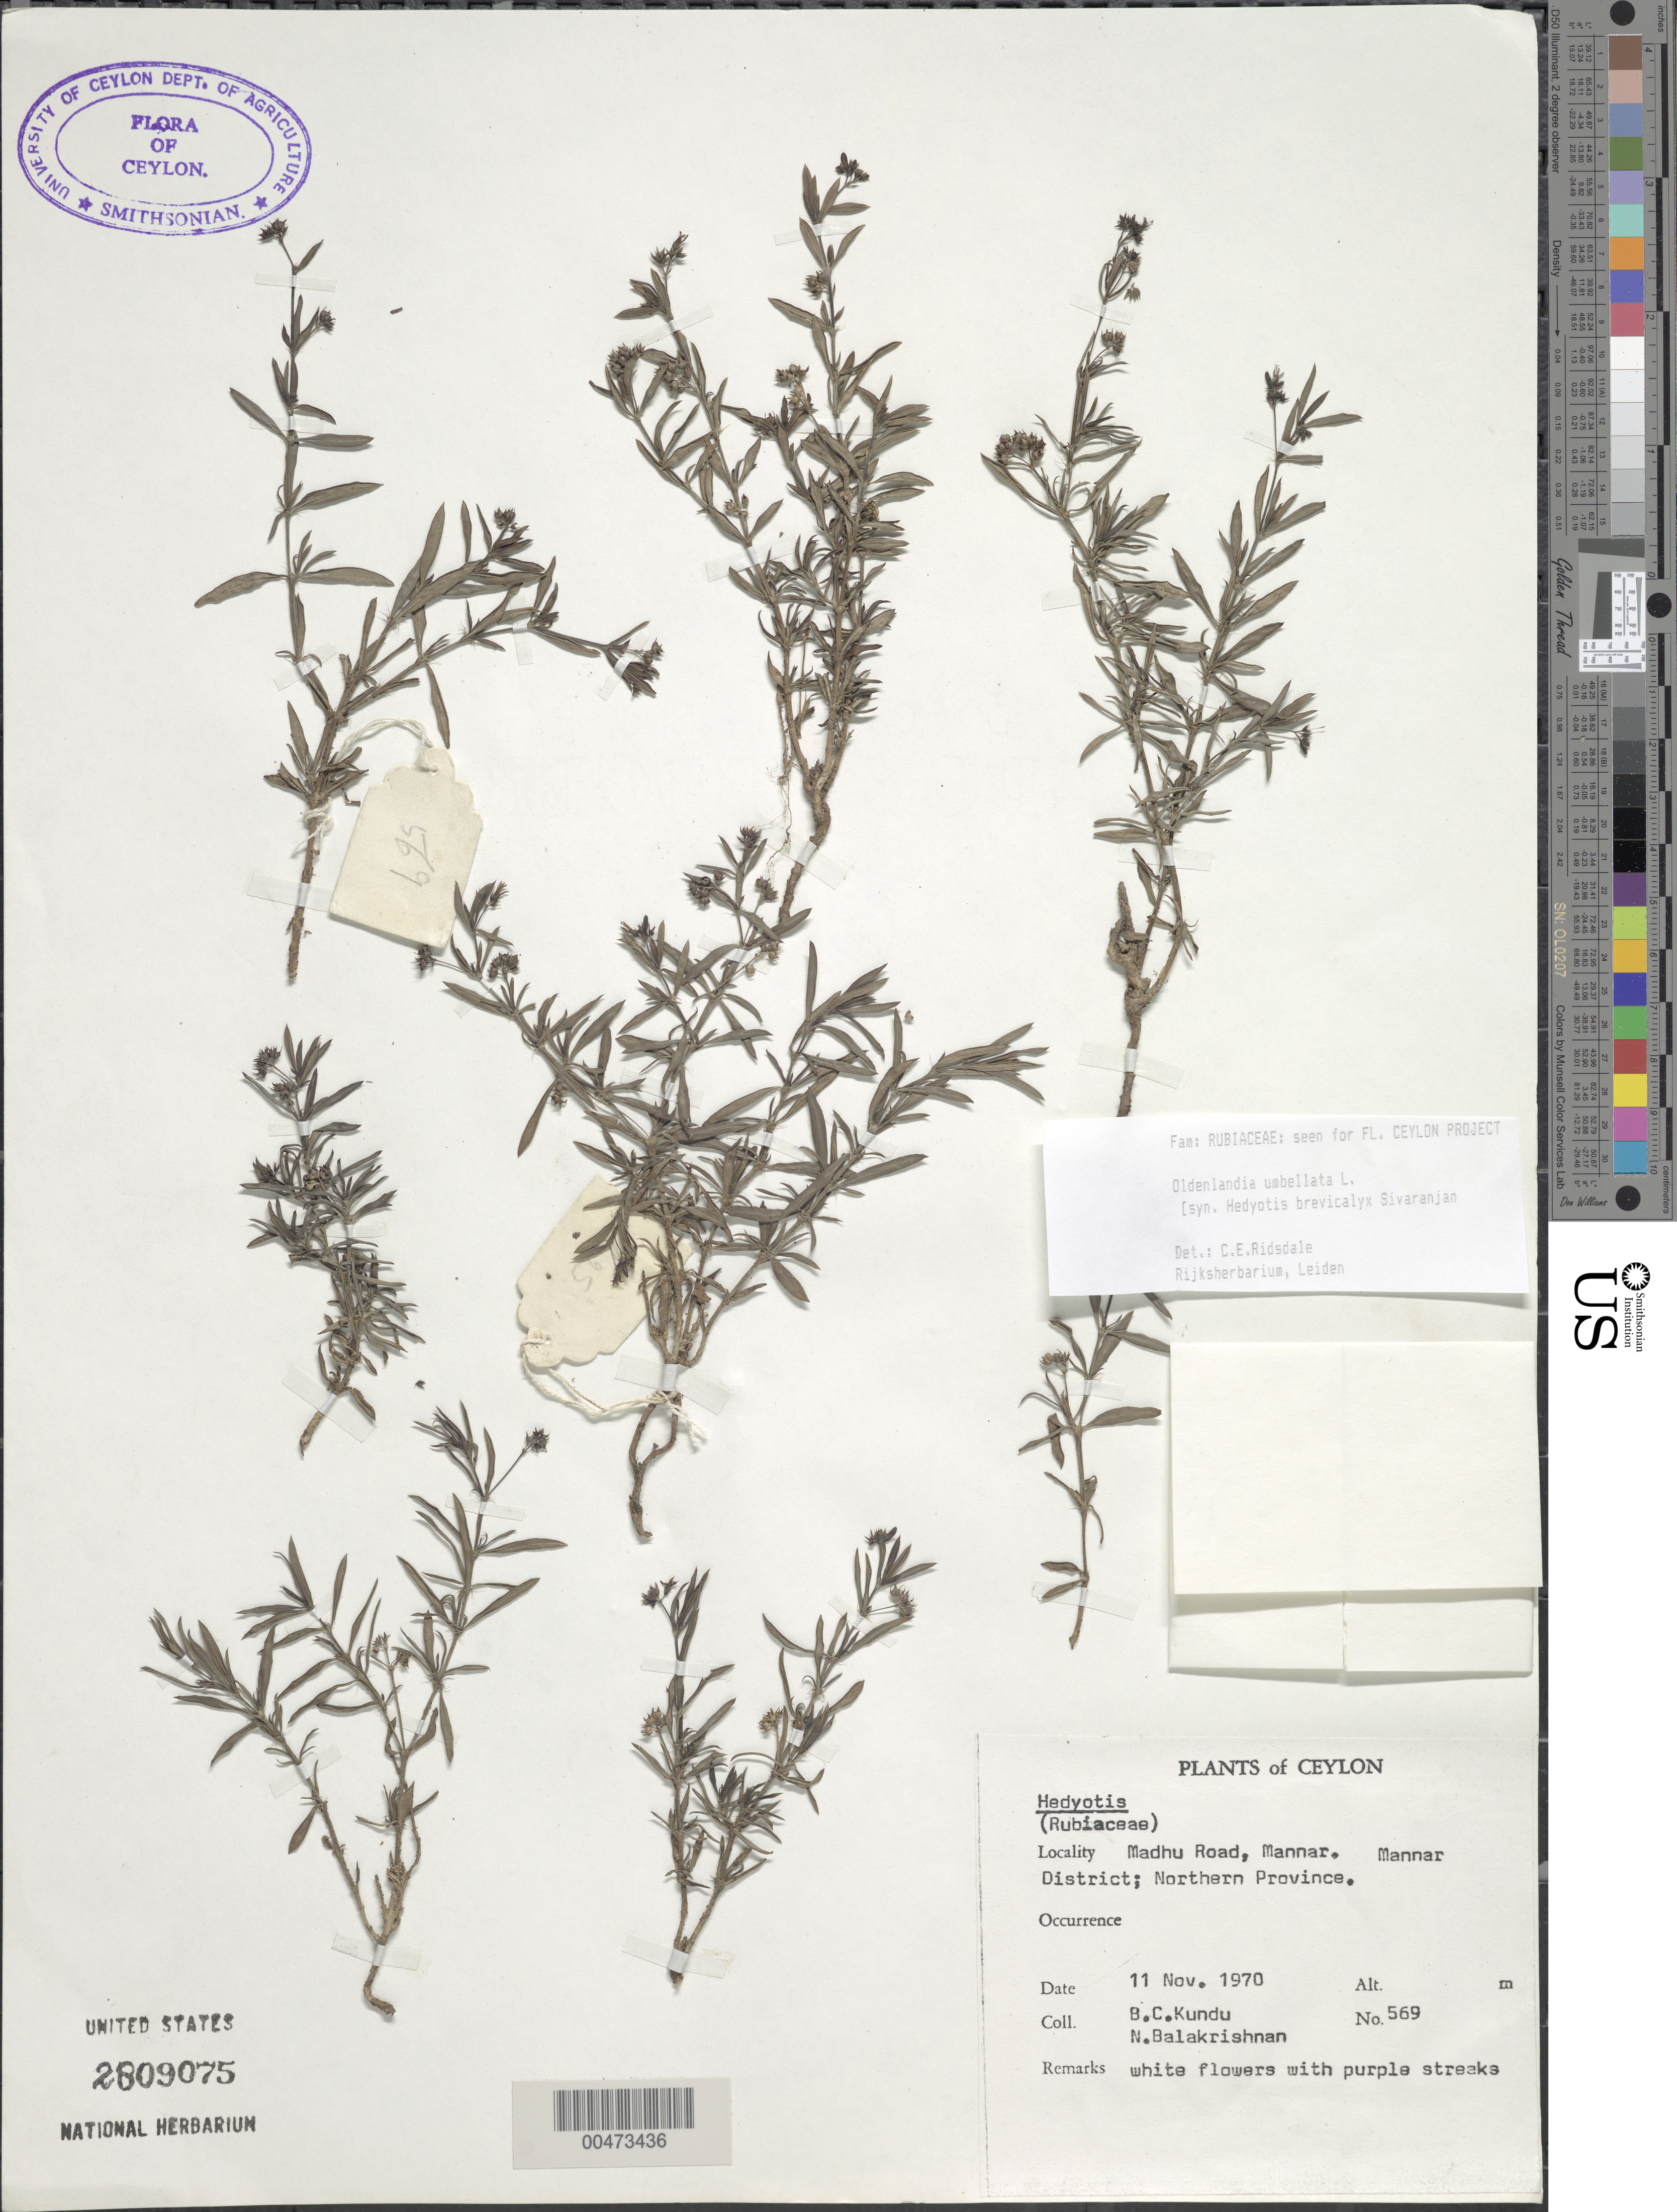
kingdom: Plantae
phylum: Tracheophyta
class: Magnoliopsida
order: Gentianales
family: Rubiaceae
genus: Oldenlandia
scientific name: Oldenlandia umbellata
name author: L.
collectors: B. C. Kundu & N. Balakrishnan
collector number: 569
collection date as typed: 11 Nov 1970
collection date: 1970-11-11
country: Sri Lanka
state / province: Northern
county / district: Mannar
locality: Madhu Rd, Mannar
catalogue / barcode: US 2809075